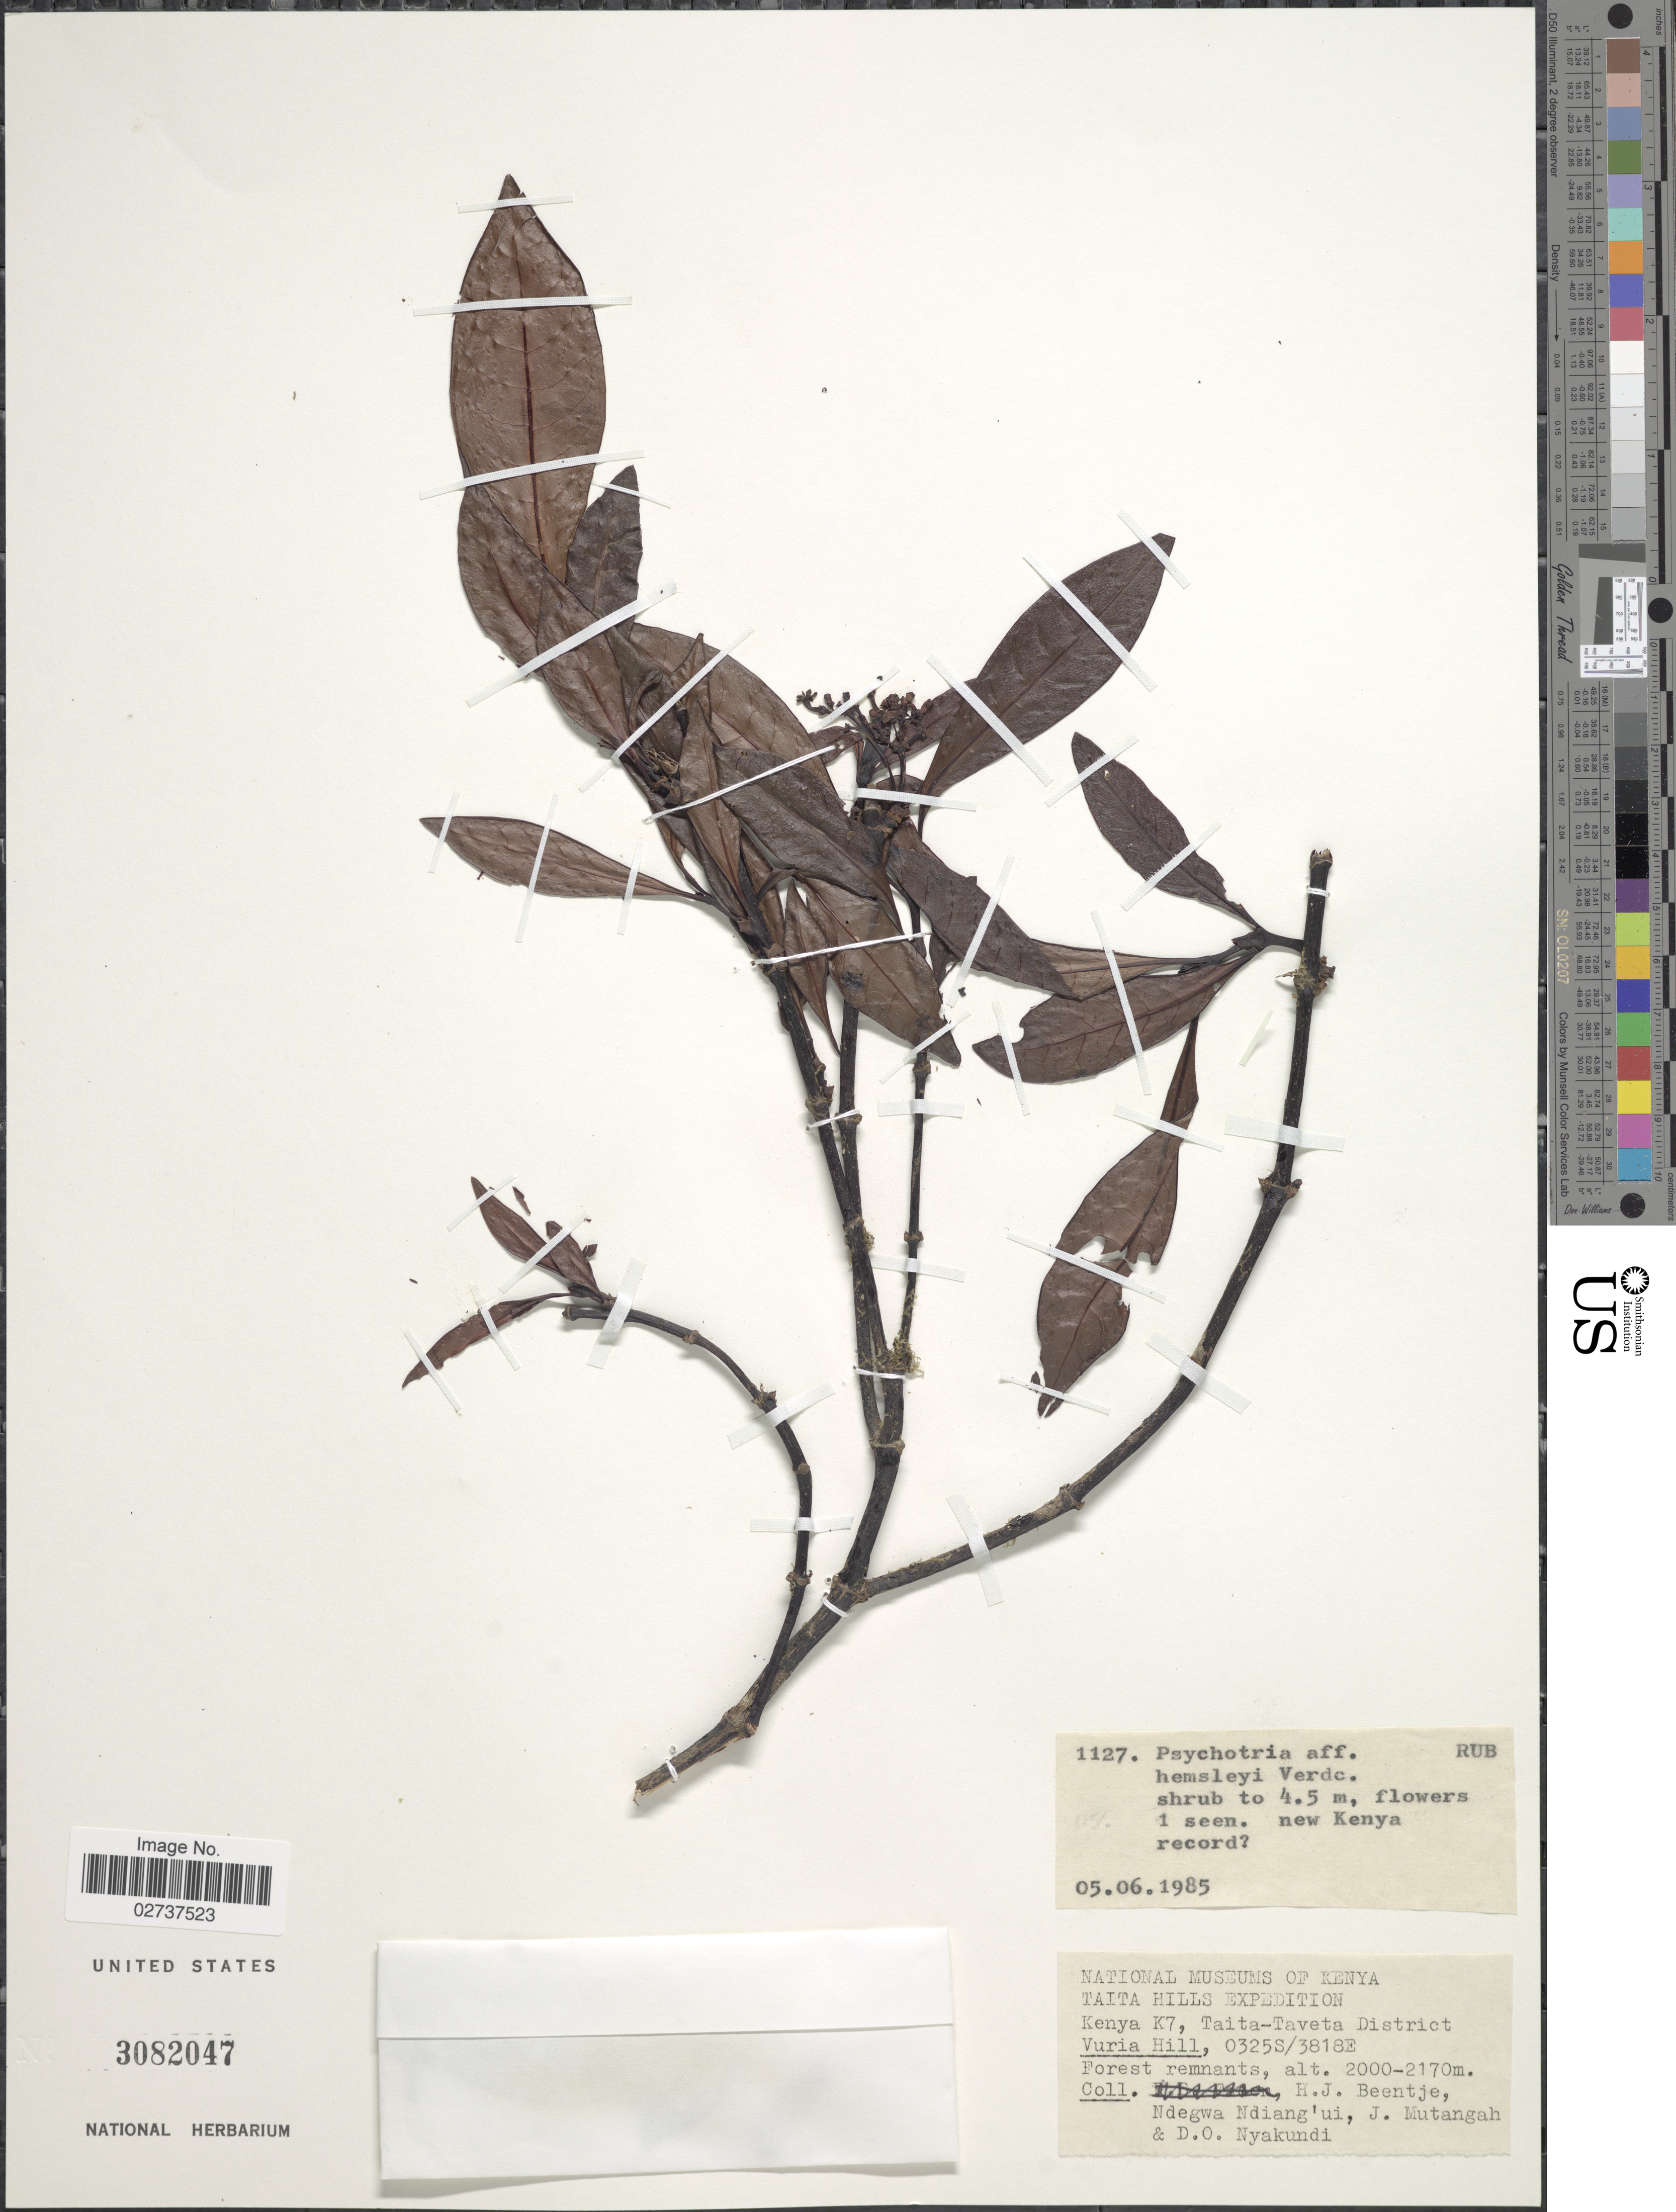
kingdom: Plantae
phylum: Tracheophyta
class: Magnoliopsida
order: Gentianales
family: Rubiaceae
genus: Psychotria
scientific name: Psychotria hemsleyi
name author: Verdc.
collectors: H. J. Beentje, Ndegwa Ndiang'ui, J. Mutangah & D. Nyakundi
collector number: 1127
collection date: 1985-06-05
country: Kenya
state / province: Taita Taveta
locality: Taita Hills, K7, Vuria Hill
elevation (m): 2000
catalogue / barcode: US 3082047